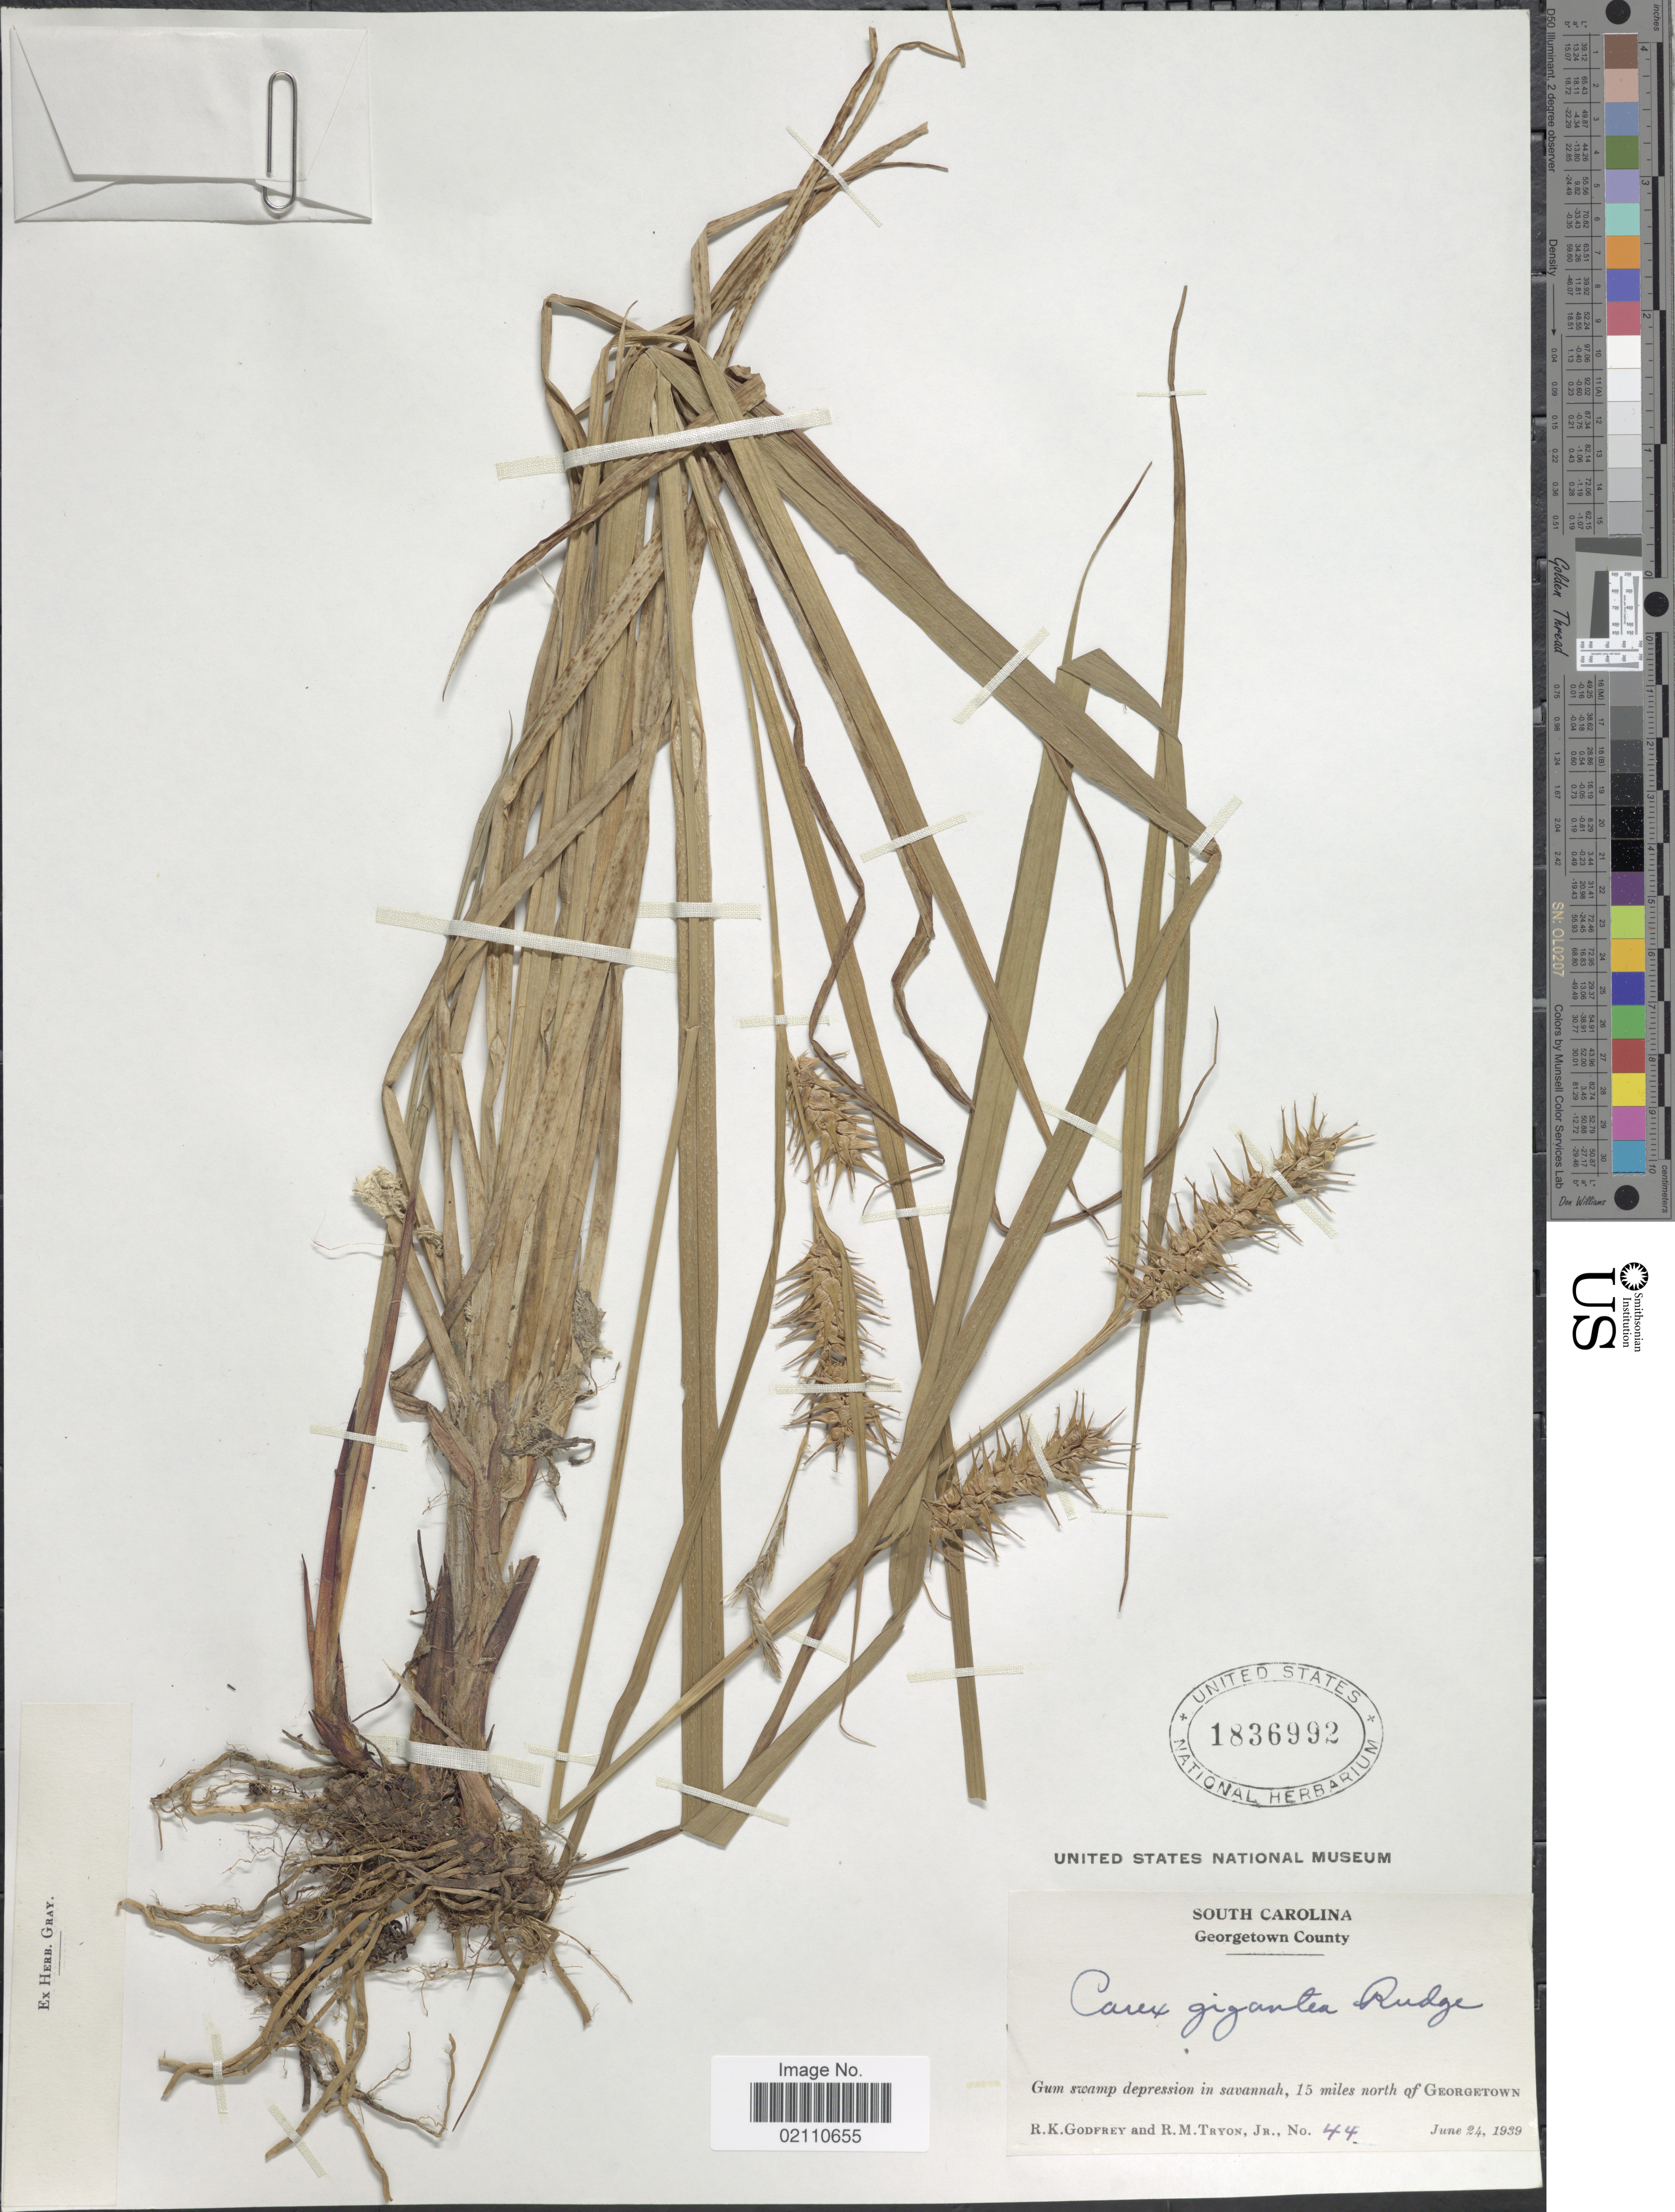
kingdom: Plantae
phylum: Tracheophyta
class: Liliopsida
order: Poales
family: Cyperaceae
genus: Carex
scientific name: Carex gigantea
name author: Rudge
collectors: R. K. Godfrey & R. M. Tryon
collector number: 44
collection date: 1939-06-24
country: United States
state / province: South Carolina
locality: Georgetown County, Gum swamp depression in savannah, 15 miles north of Georgetown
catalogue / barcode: US 1836992